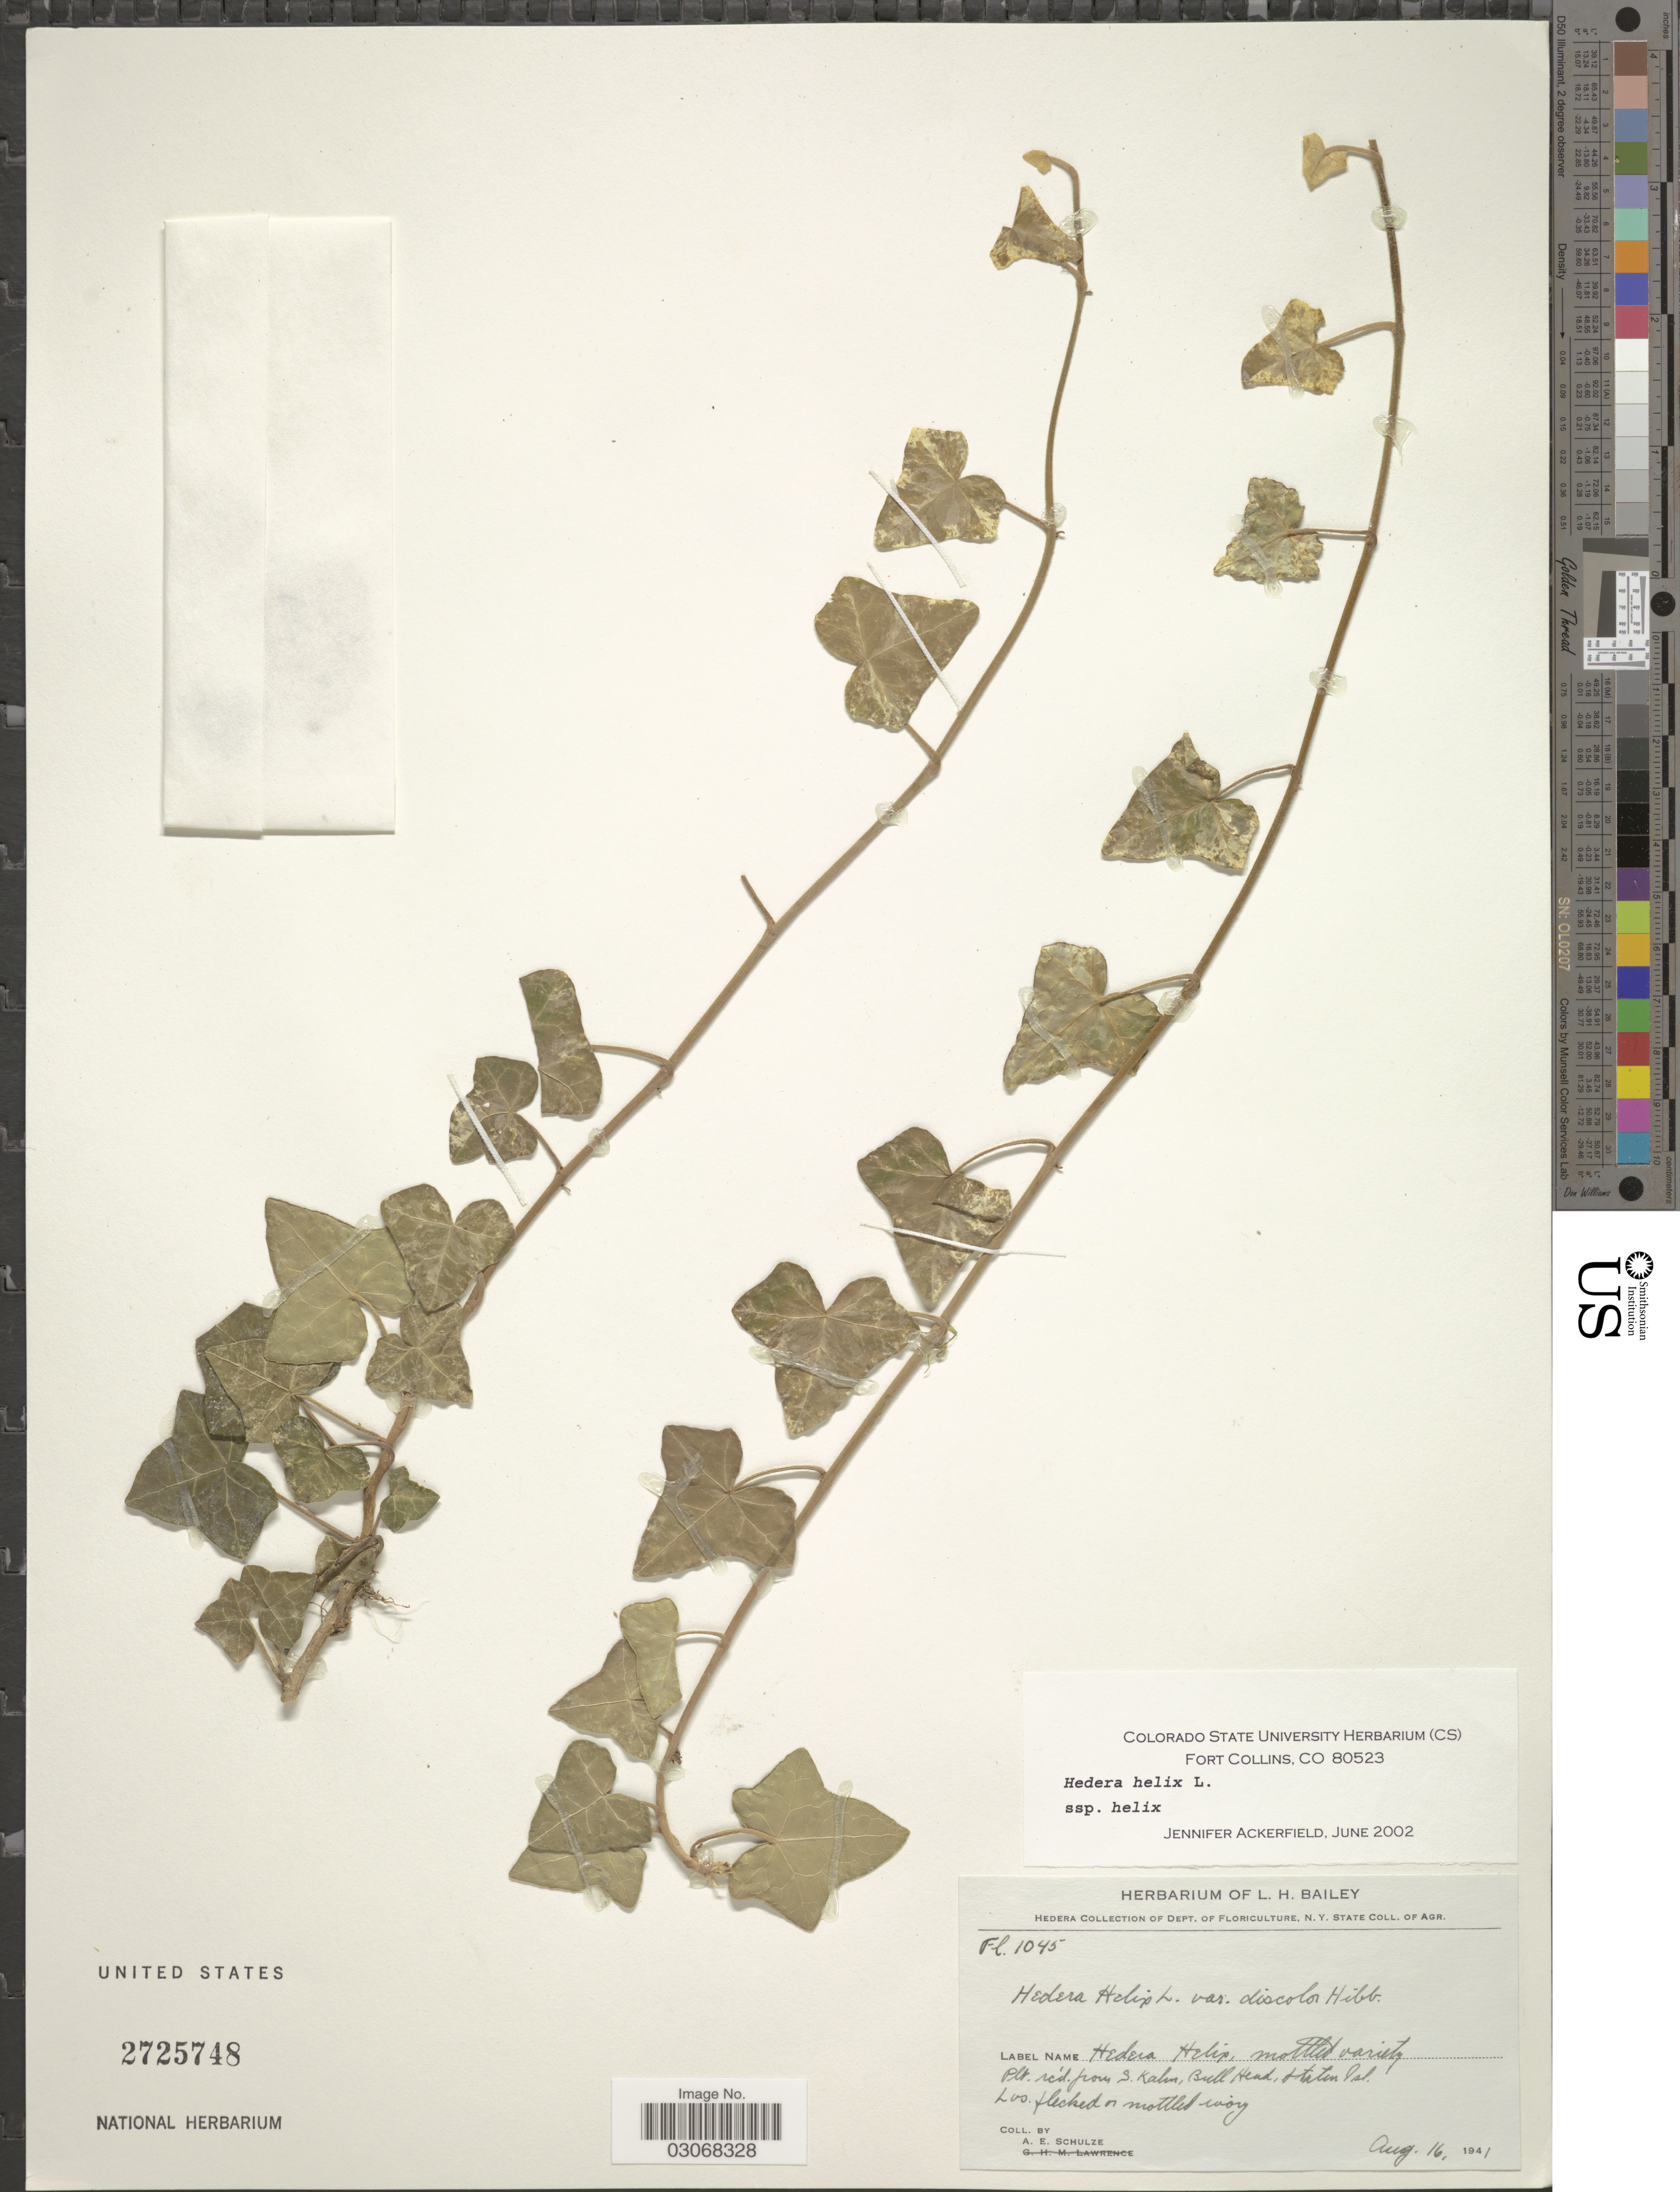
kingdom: Plantae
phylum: Tracheophyta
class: Magnoliopsida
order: Apiales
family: Araliaceae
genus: Hedera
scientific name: Hedera helix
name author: L.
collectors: A. Schulze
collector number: Fl. 1045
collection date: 1941-08-16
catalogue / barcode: US 2725748